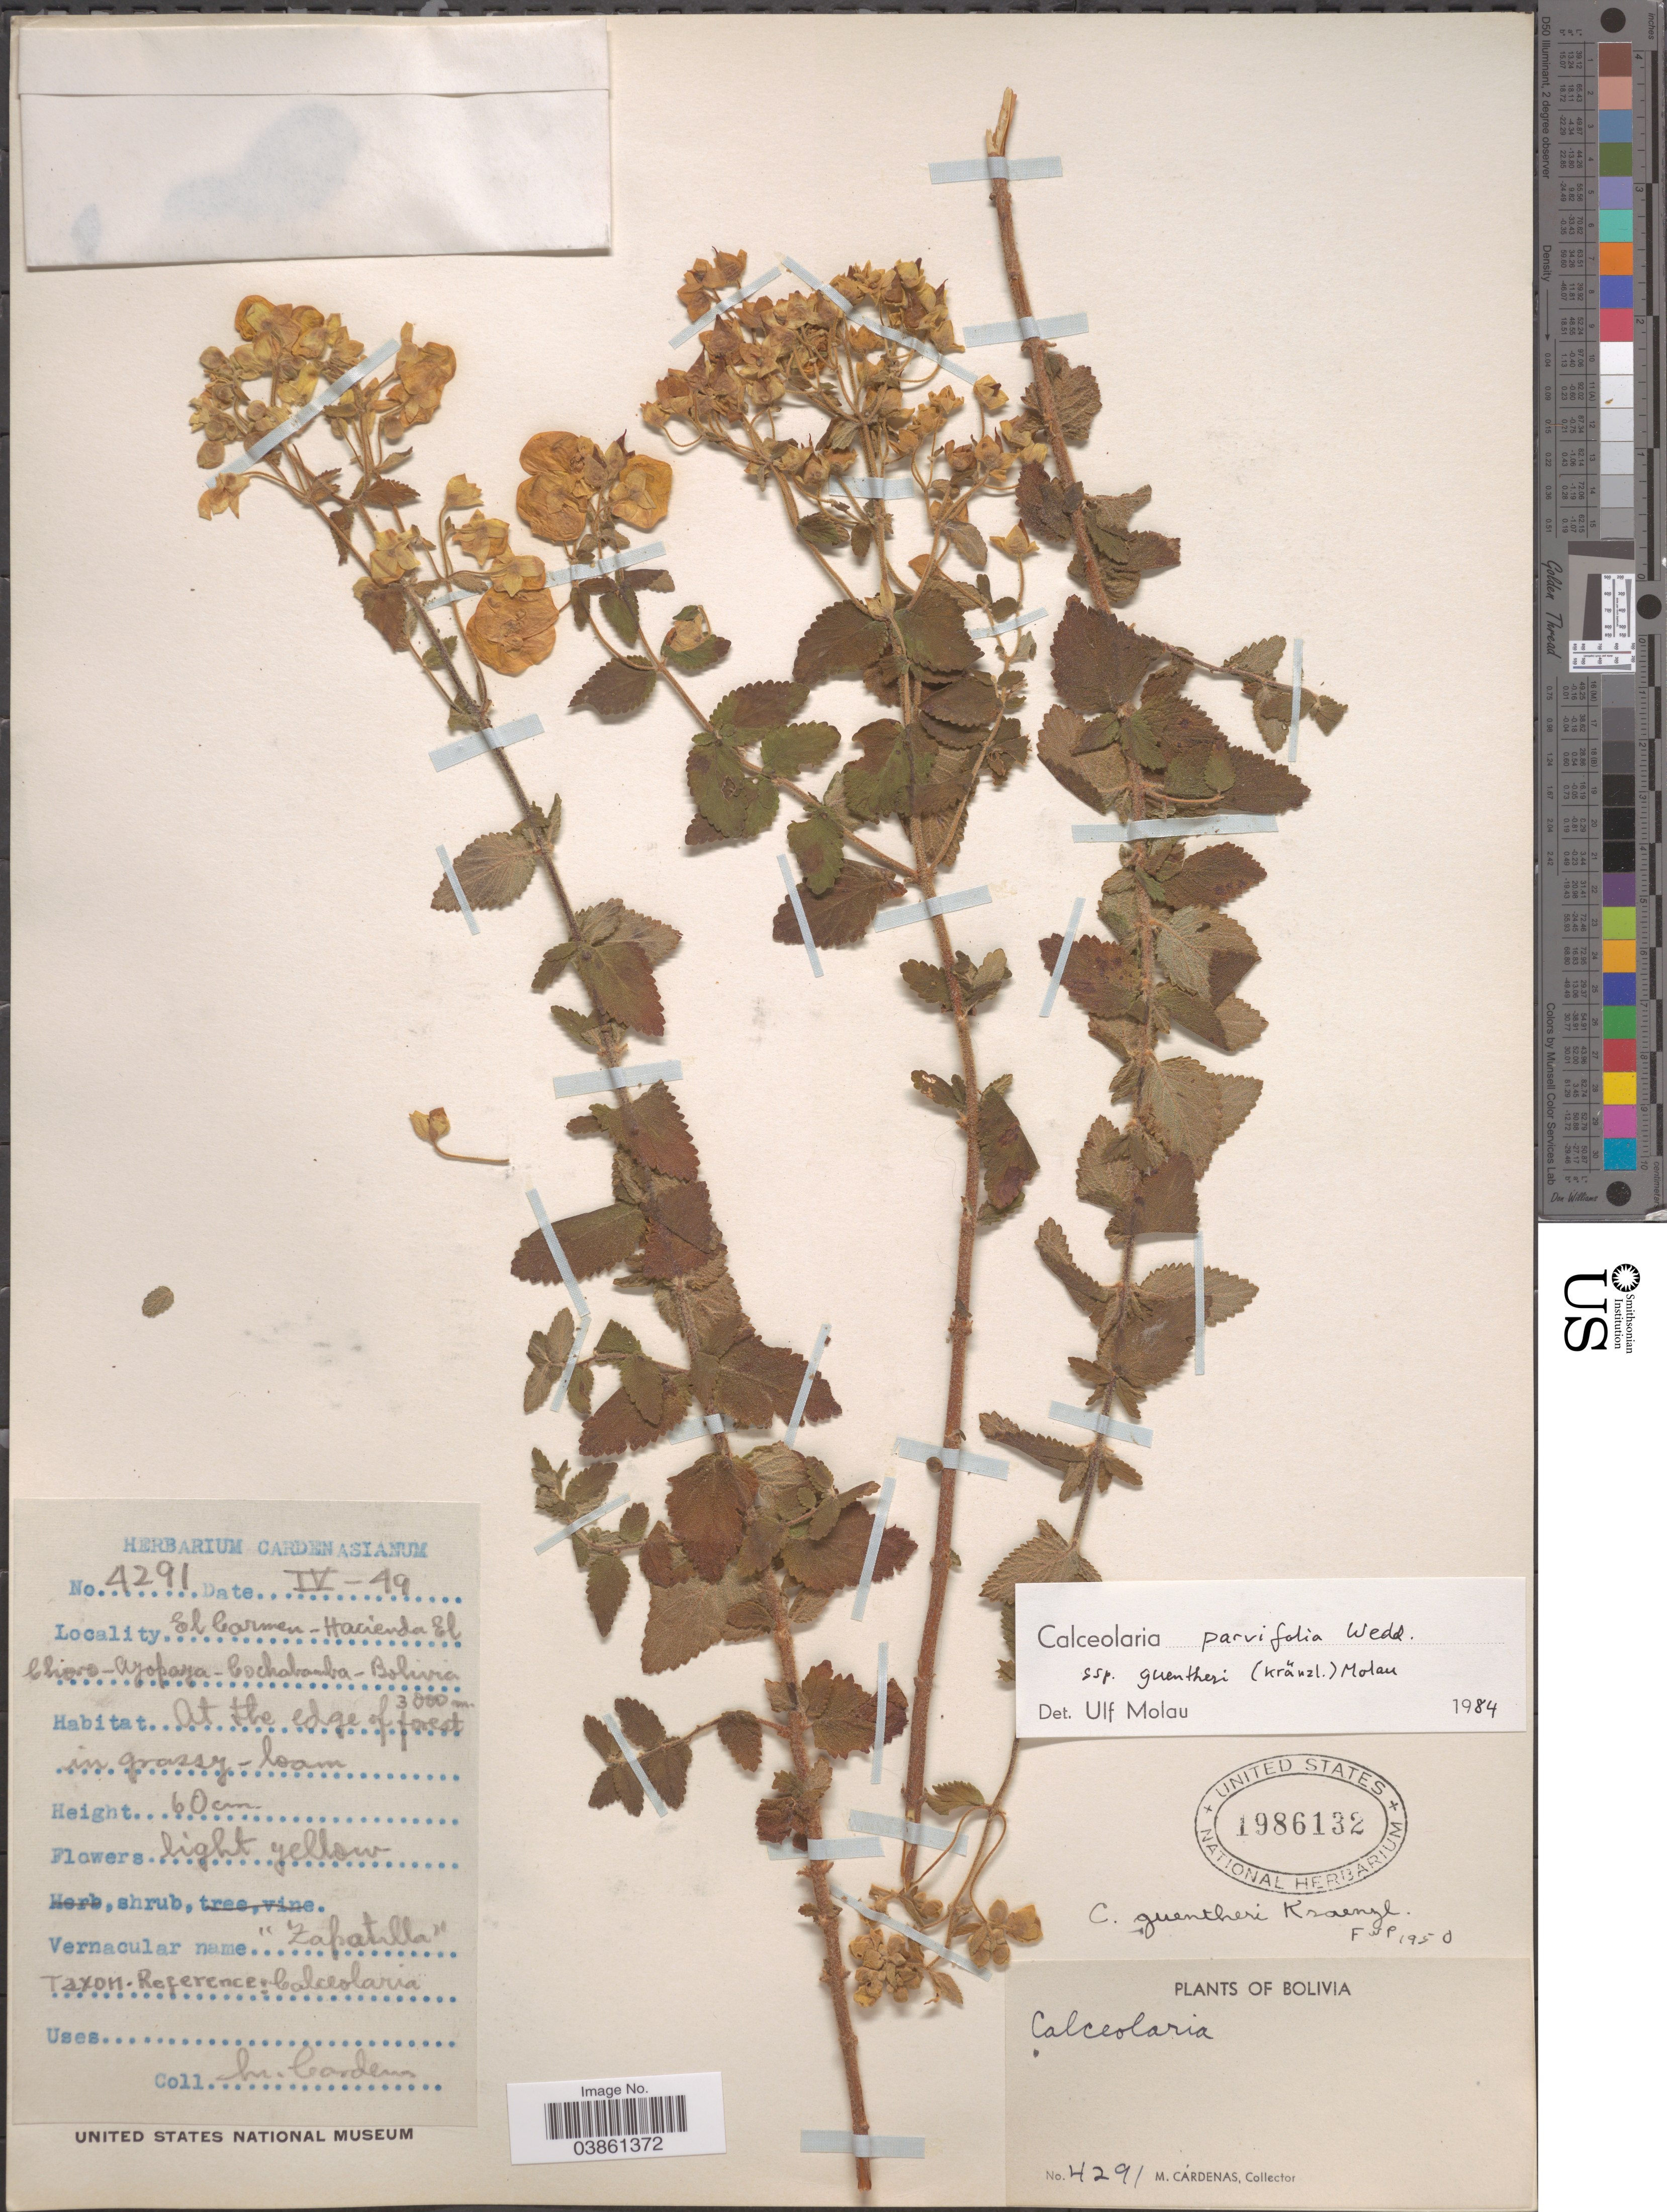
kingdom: Plantae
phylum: Tracheophyta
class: Magnoliopsida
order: Lamiales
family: Calceolariaceae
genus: Calceolaria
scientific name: Calceolaria parvifolia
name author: Wedd.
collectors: M. Cárdenas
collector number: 4291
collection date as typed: Transcribed d/m/y: /4/49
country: Bolivia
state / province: Cochabamba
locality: El Carmen-Hacienda El Choro-Ayopaya. At the edge of forest in grassy-loam.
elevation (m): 3000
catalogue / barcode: US 1986132